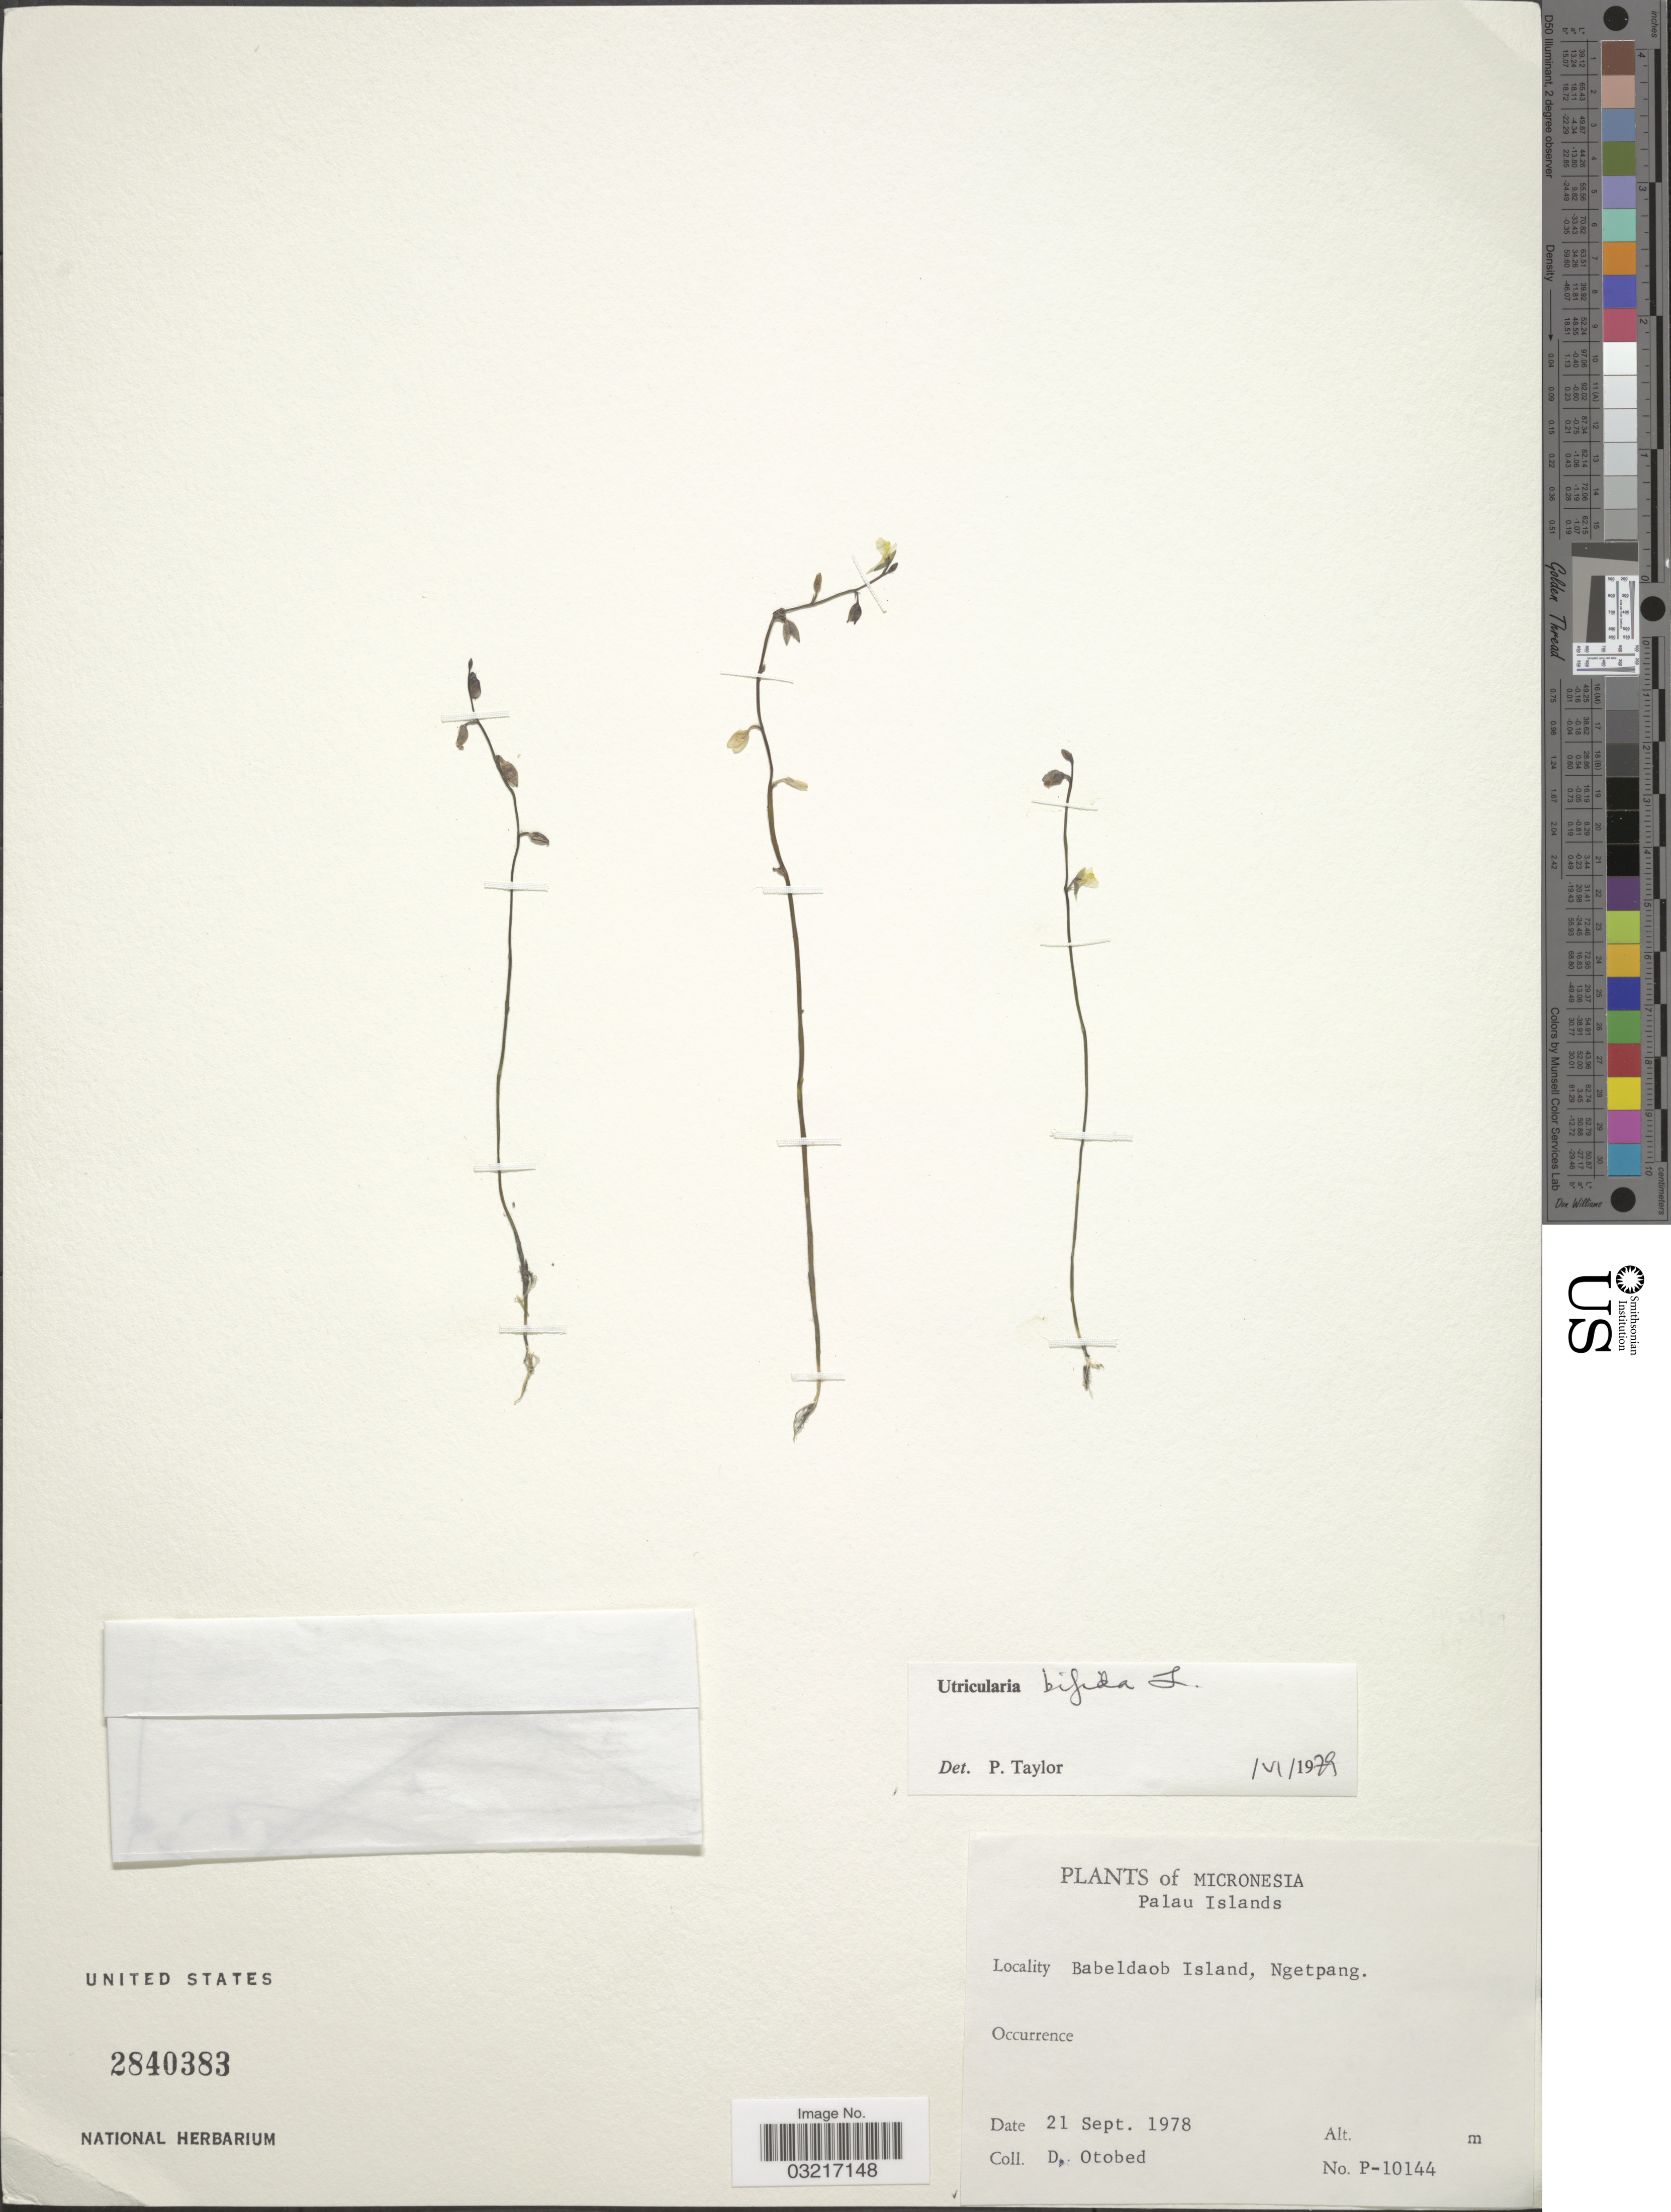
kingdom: Plantae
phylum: Tracheophyta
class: Magnoliopsida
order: Lamiales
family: Lentibulariaceae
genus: Utricularia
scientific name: Utricularia bifida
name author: L.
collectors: D. O. Otobed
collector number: P-10144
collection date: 1978-09-21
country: Palau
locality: Micronesia. Palau Islands. Babeldaob Island, Ngetpang.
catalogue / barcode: US 2840383